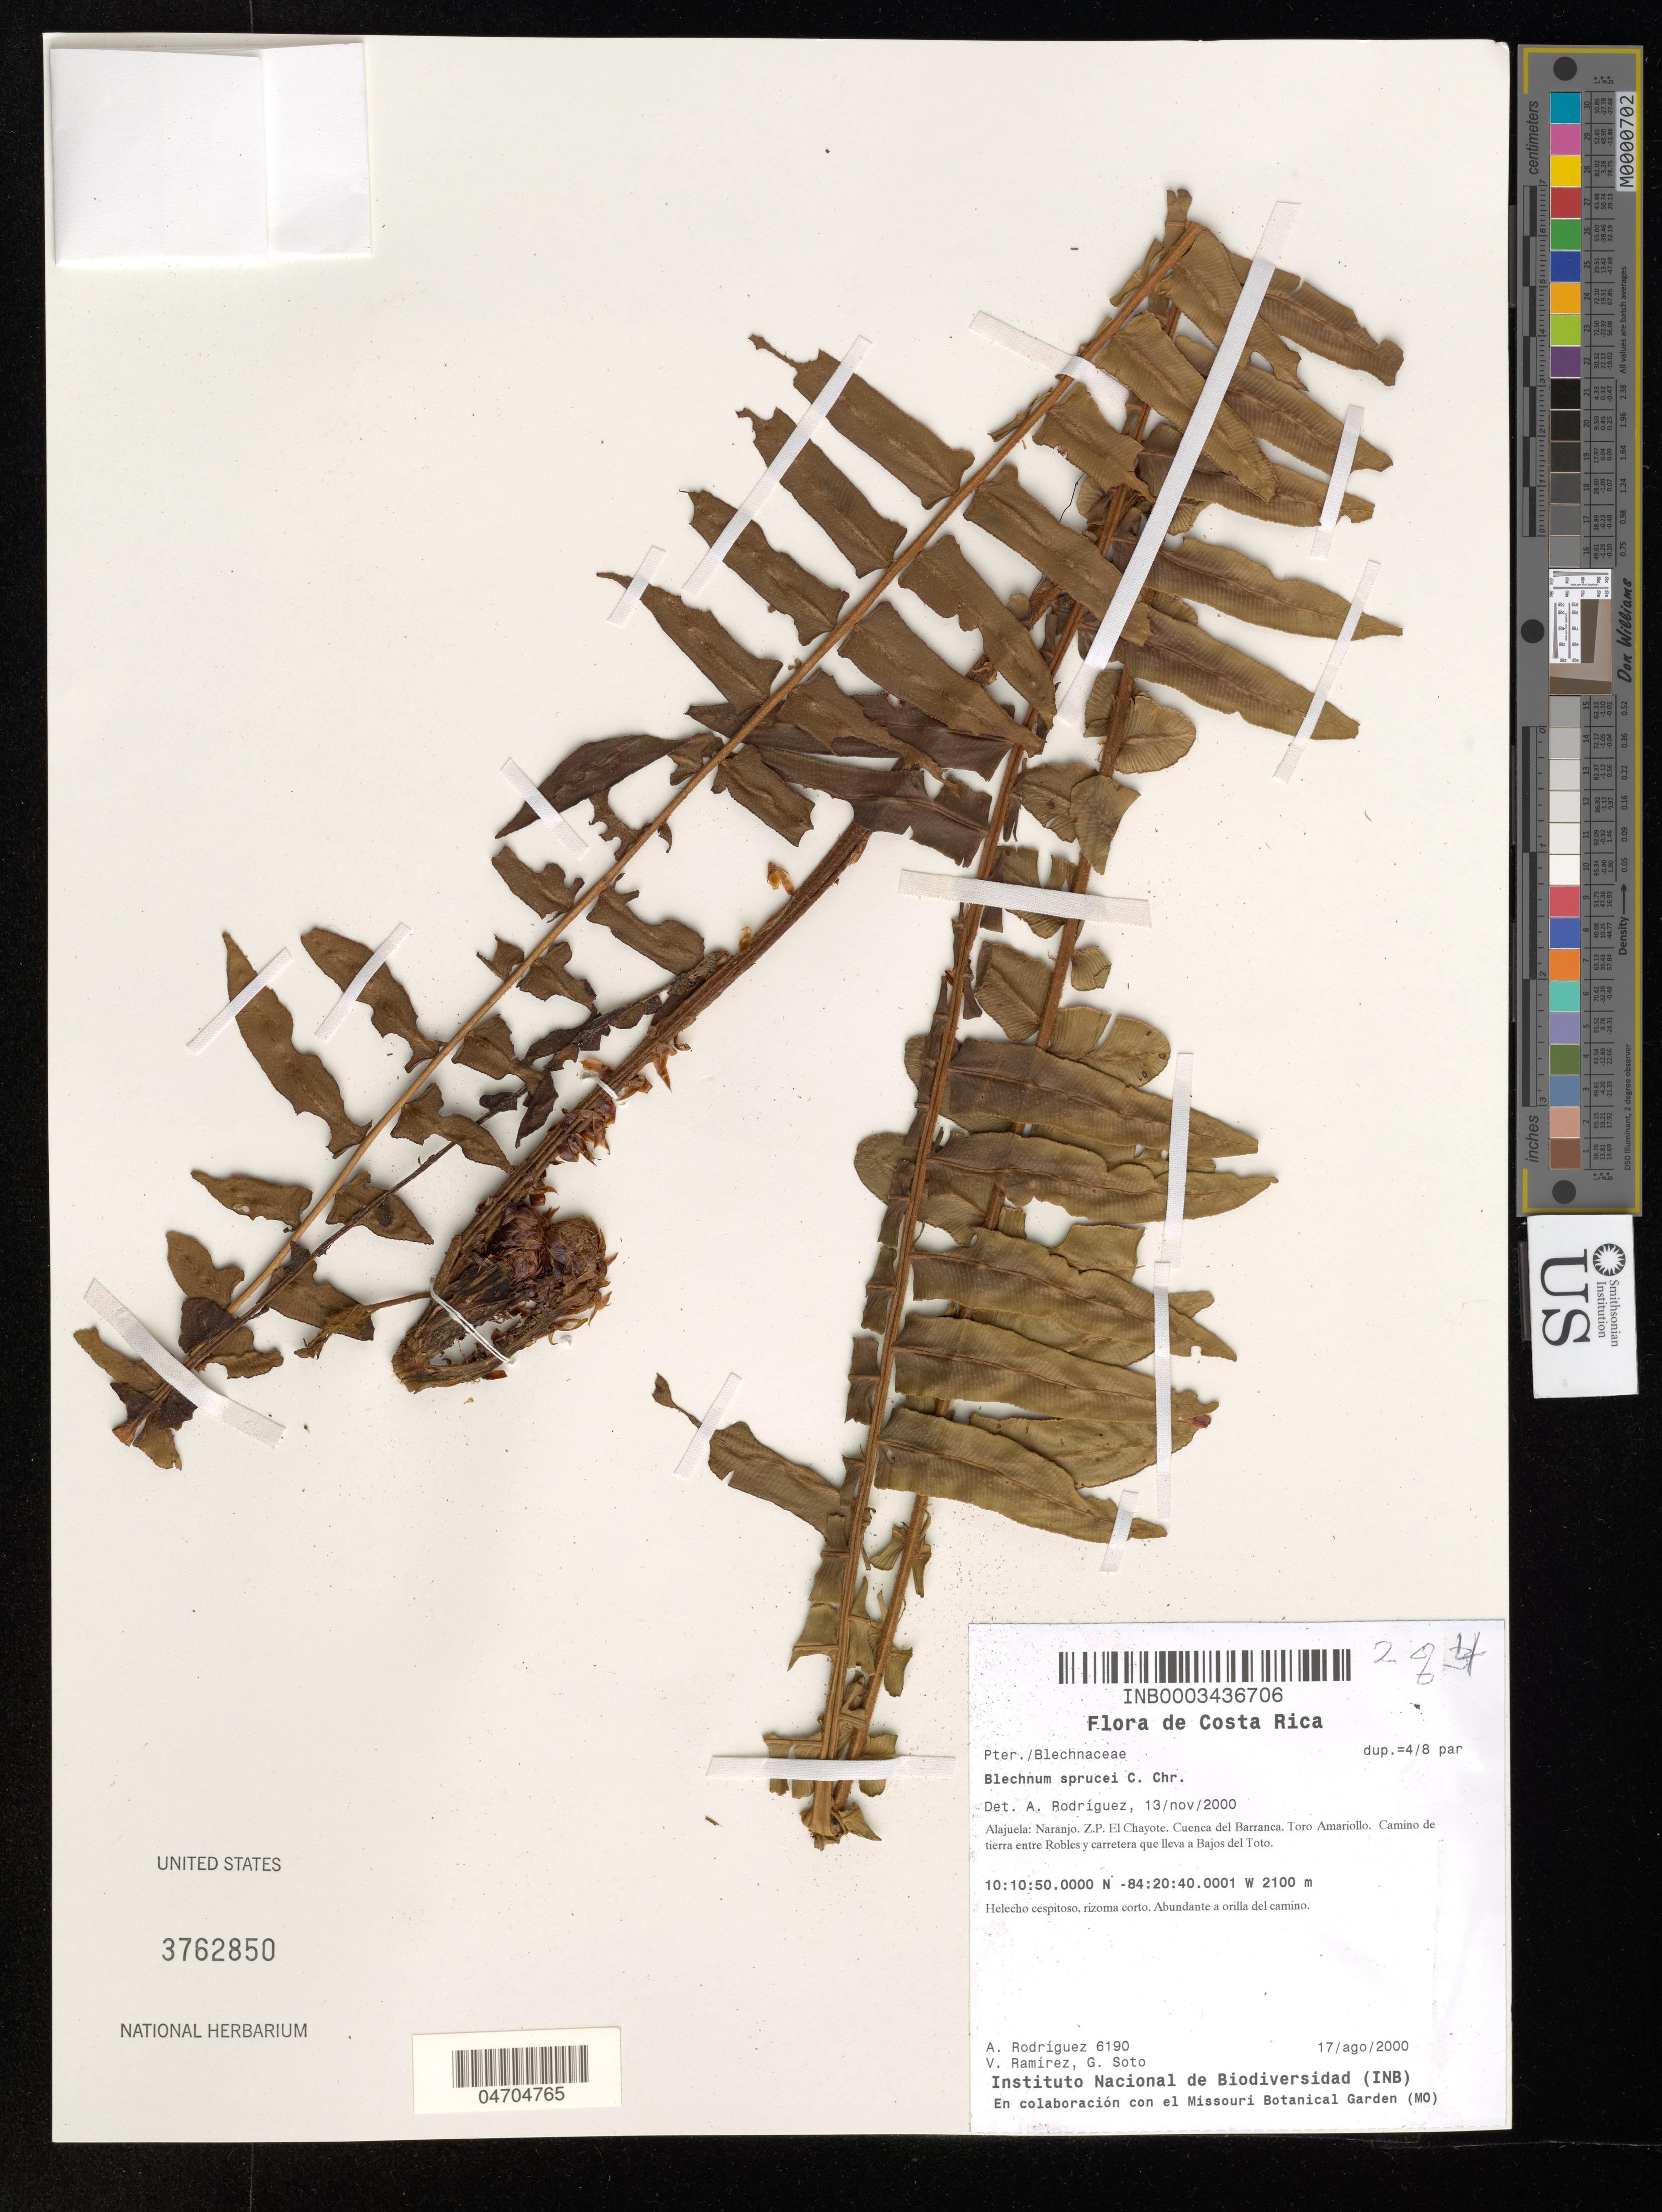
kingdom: Plantae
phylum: Tracheophyta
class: Polypodiopsida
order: Polypodiales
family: Blechnaceae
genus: Blechnum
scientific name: Blechnum sprucei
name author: C. Chr.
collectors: A. Rodríguez, V. Ramirez & G. Soto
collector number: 6190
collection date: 2000-08-17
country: Costa Rica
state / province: Alajuela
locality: Naranjo. Z.P. El Chayote. Cuenca del Barranca. Toro Amariollo. Camino de tierra entre Robles y carretera que lleva a Bajos del Toto. Abundante a orilla del camino.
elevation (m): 2100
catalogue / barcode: US 3762850